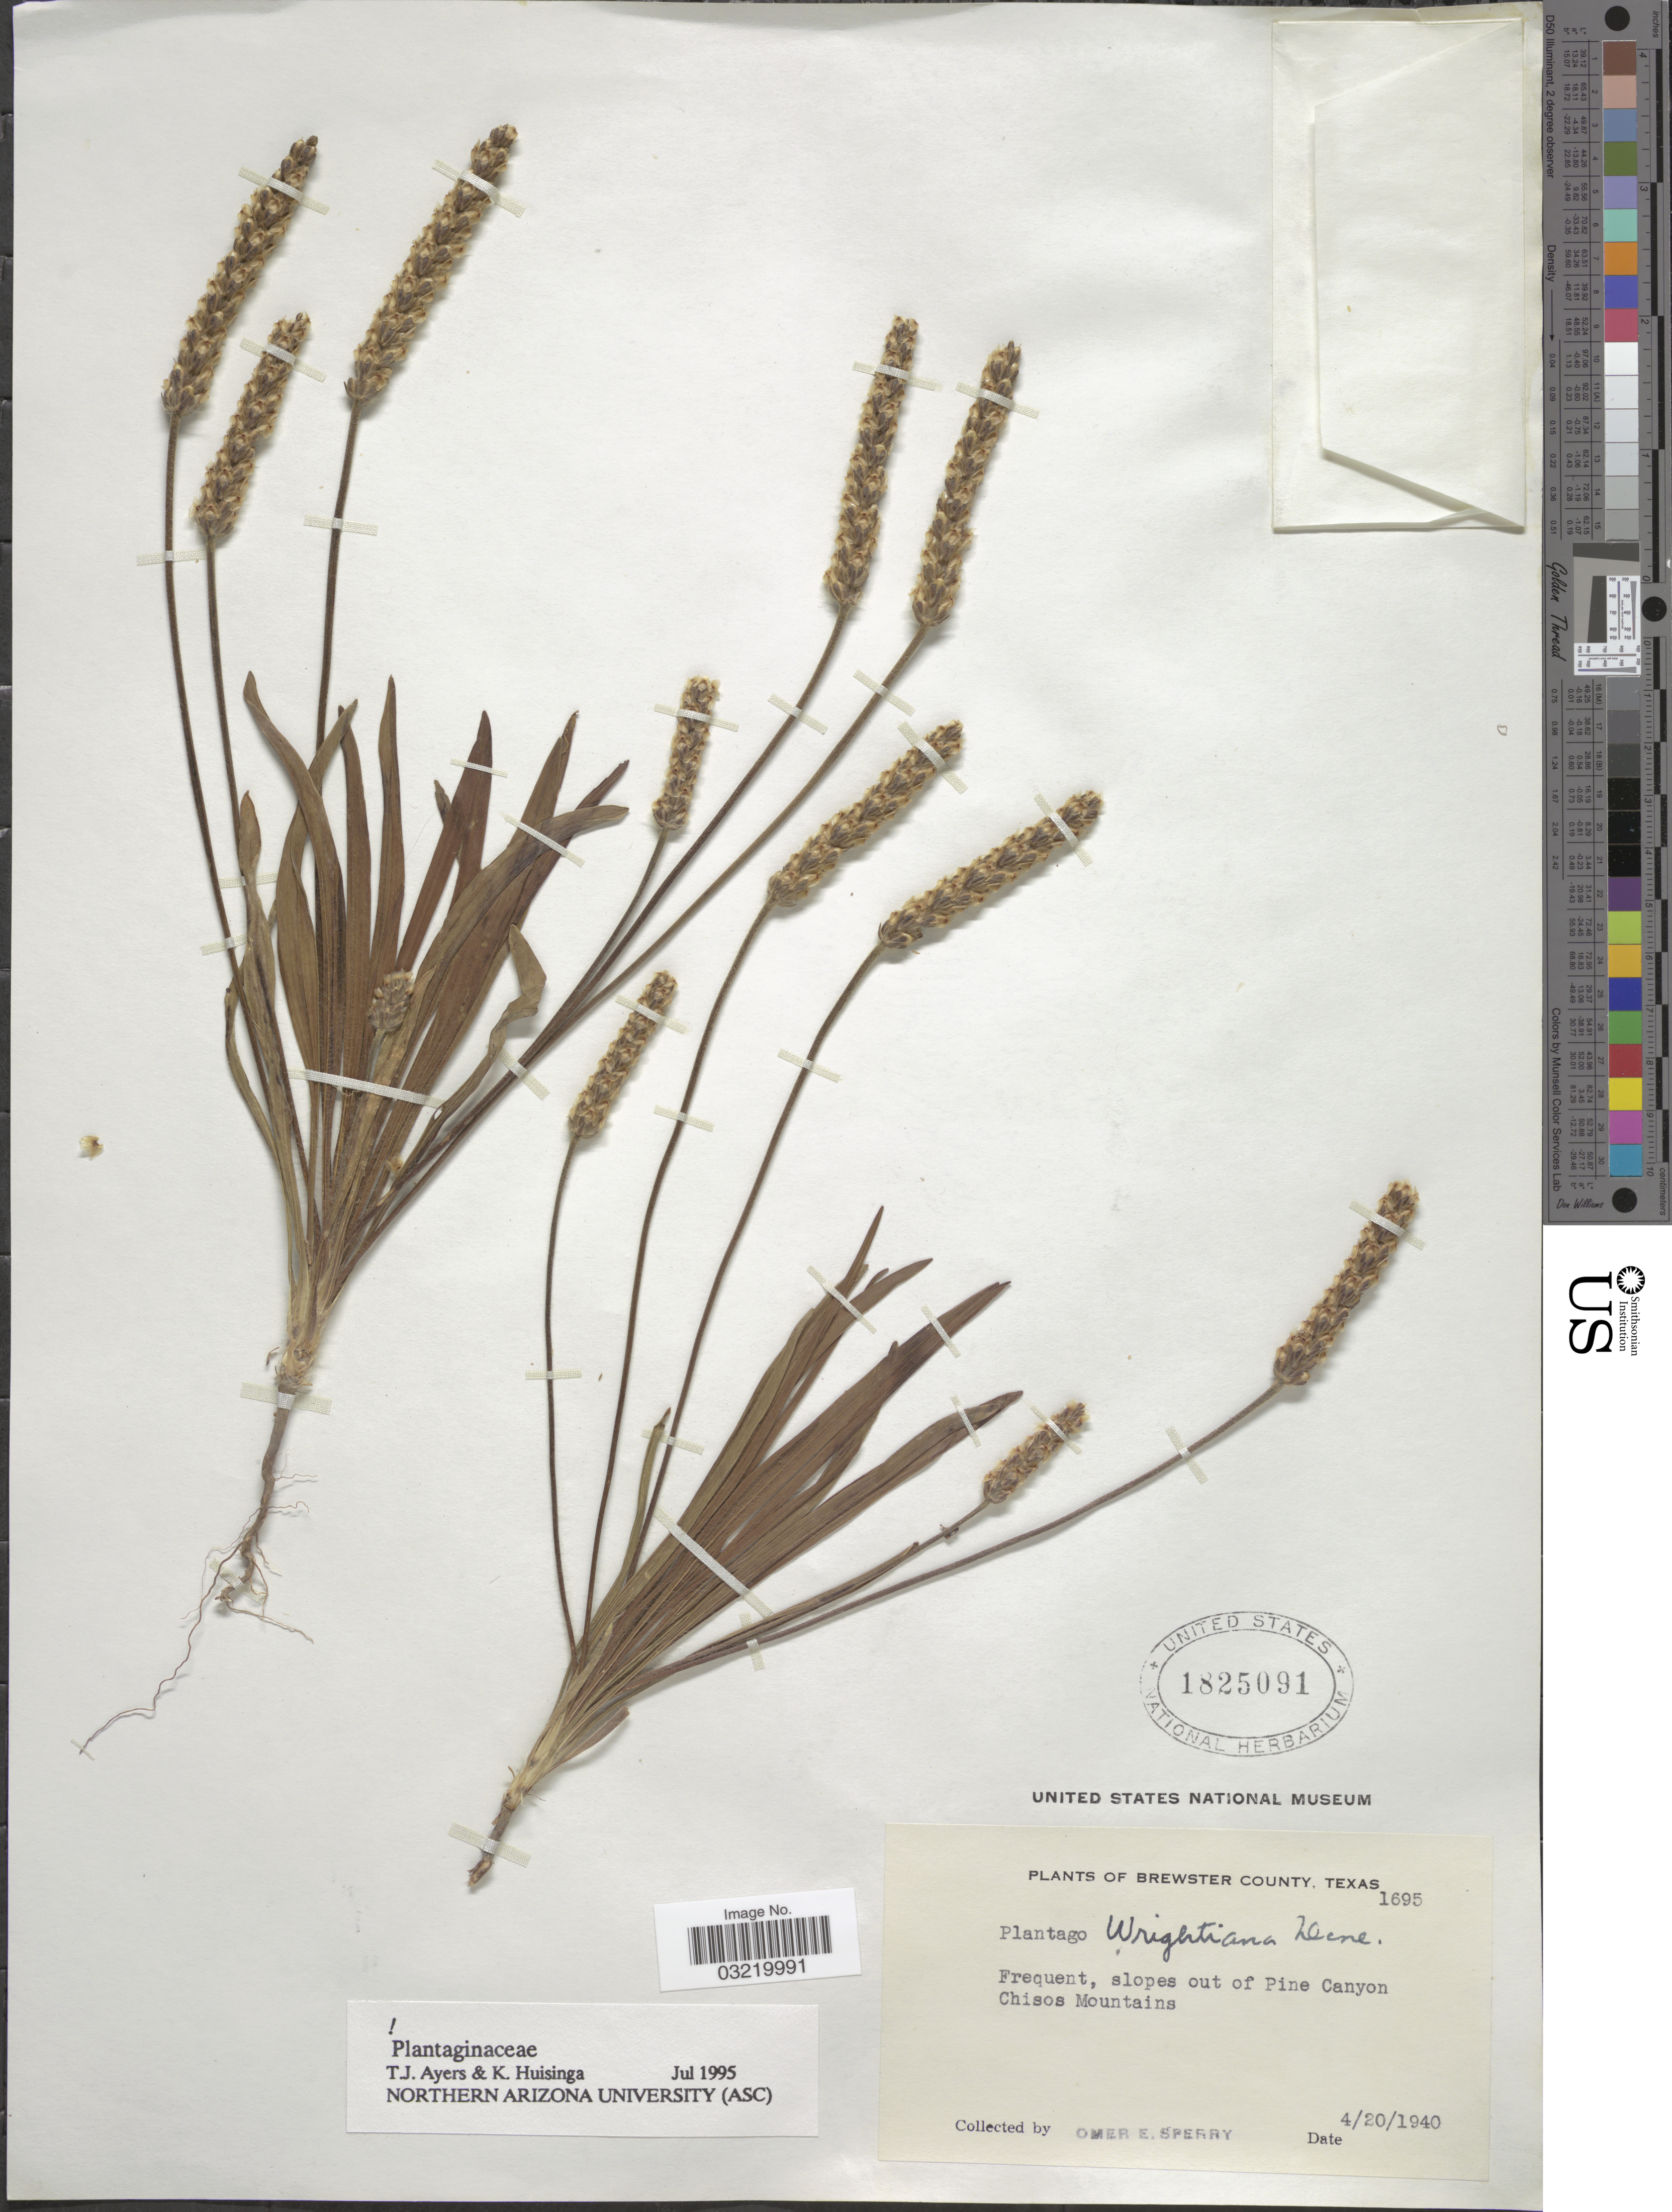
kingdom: Plantae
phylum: Tracheophyta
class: Magnoliopsida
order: Lamiales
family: Plantaginaceae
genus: Plantago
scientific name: Plantago wrightiana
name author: Decne. ex A. DC.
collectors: O. E. Sperry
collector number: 1695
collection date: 1940-04-20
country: United States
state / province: Texas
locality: Brewster County. Slopes out of Pine Canyon Chisos Mountains.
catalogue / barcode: US 1825091